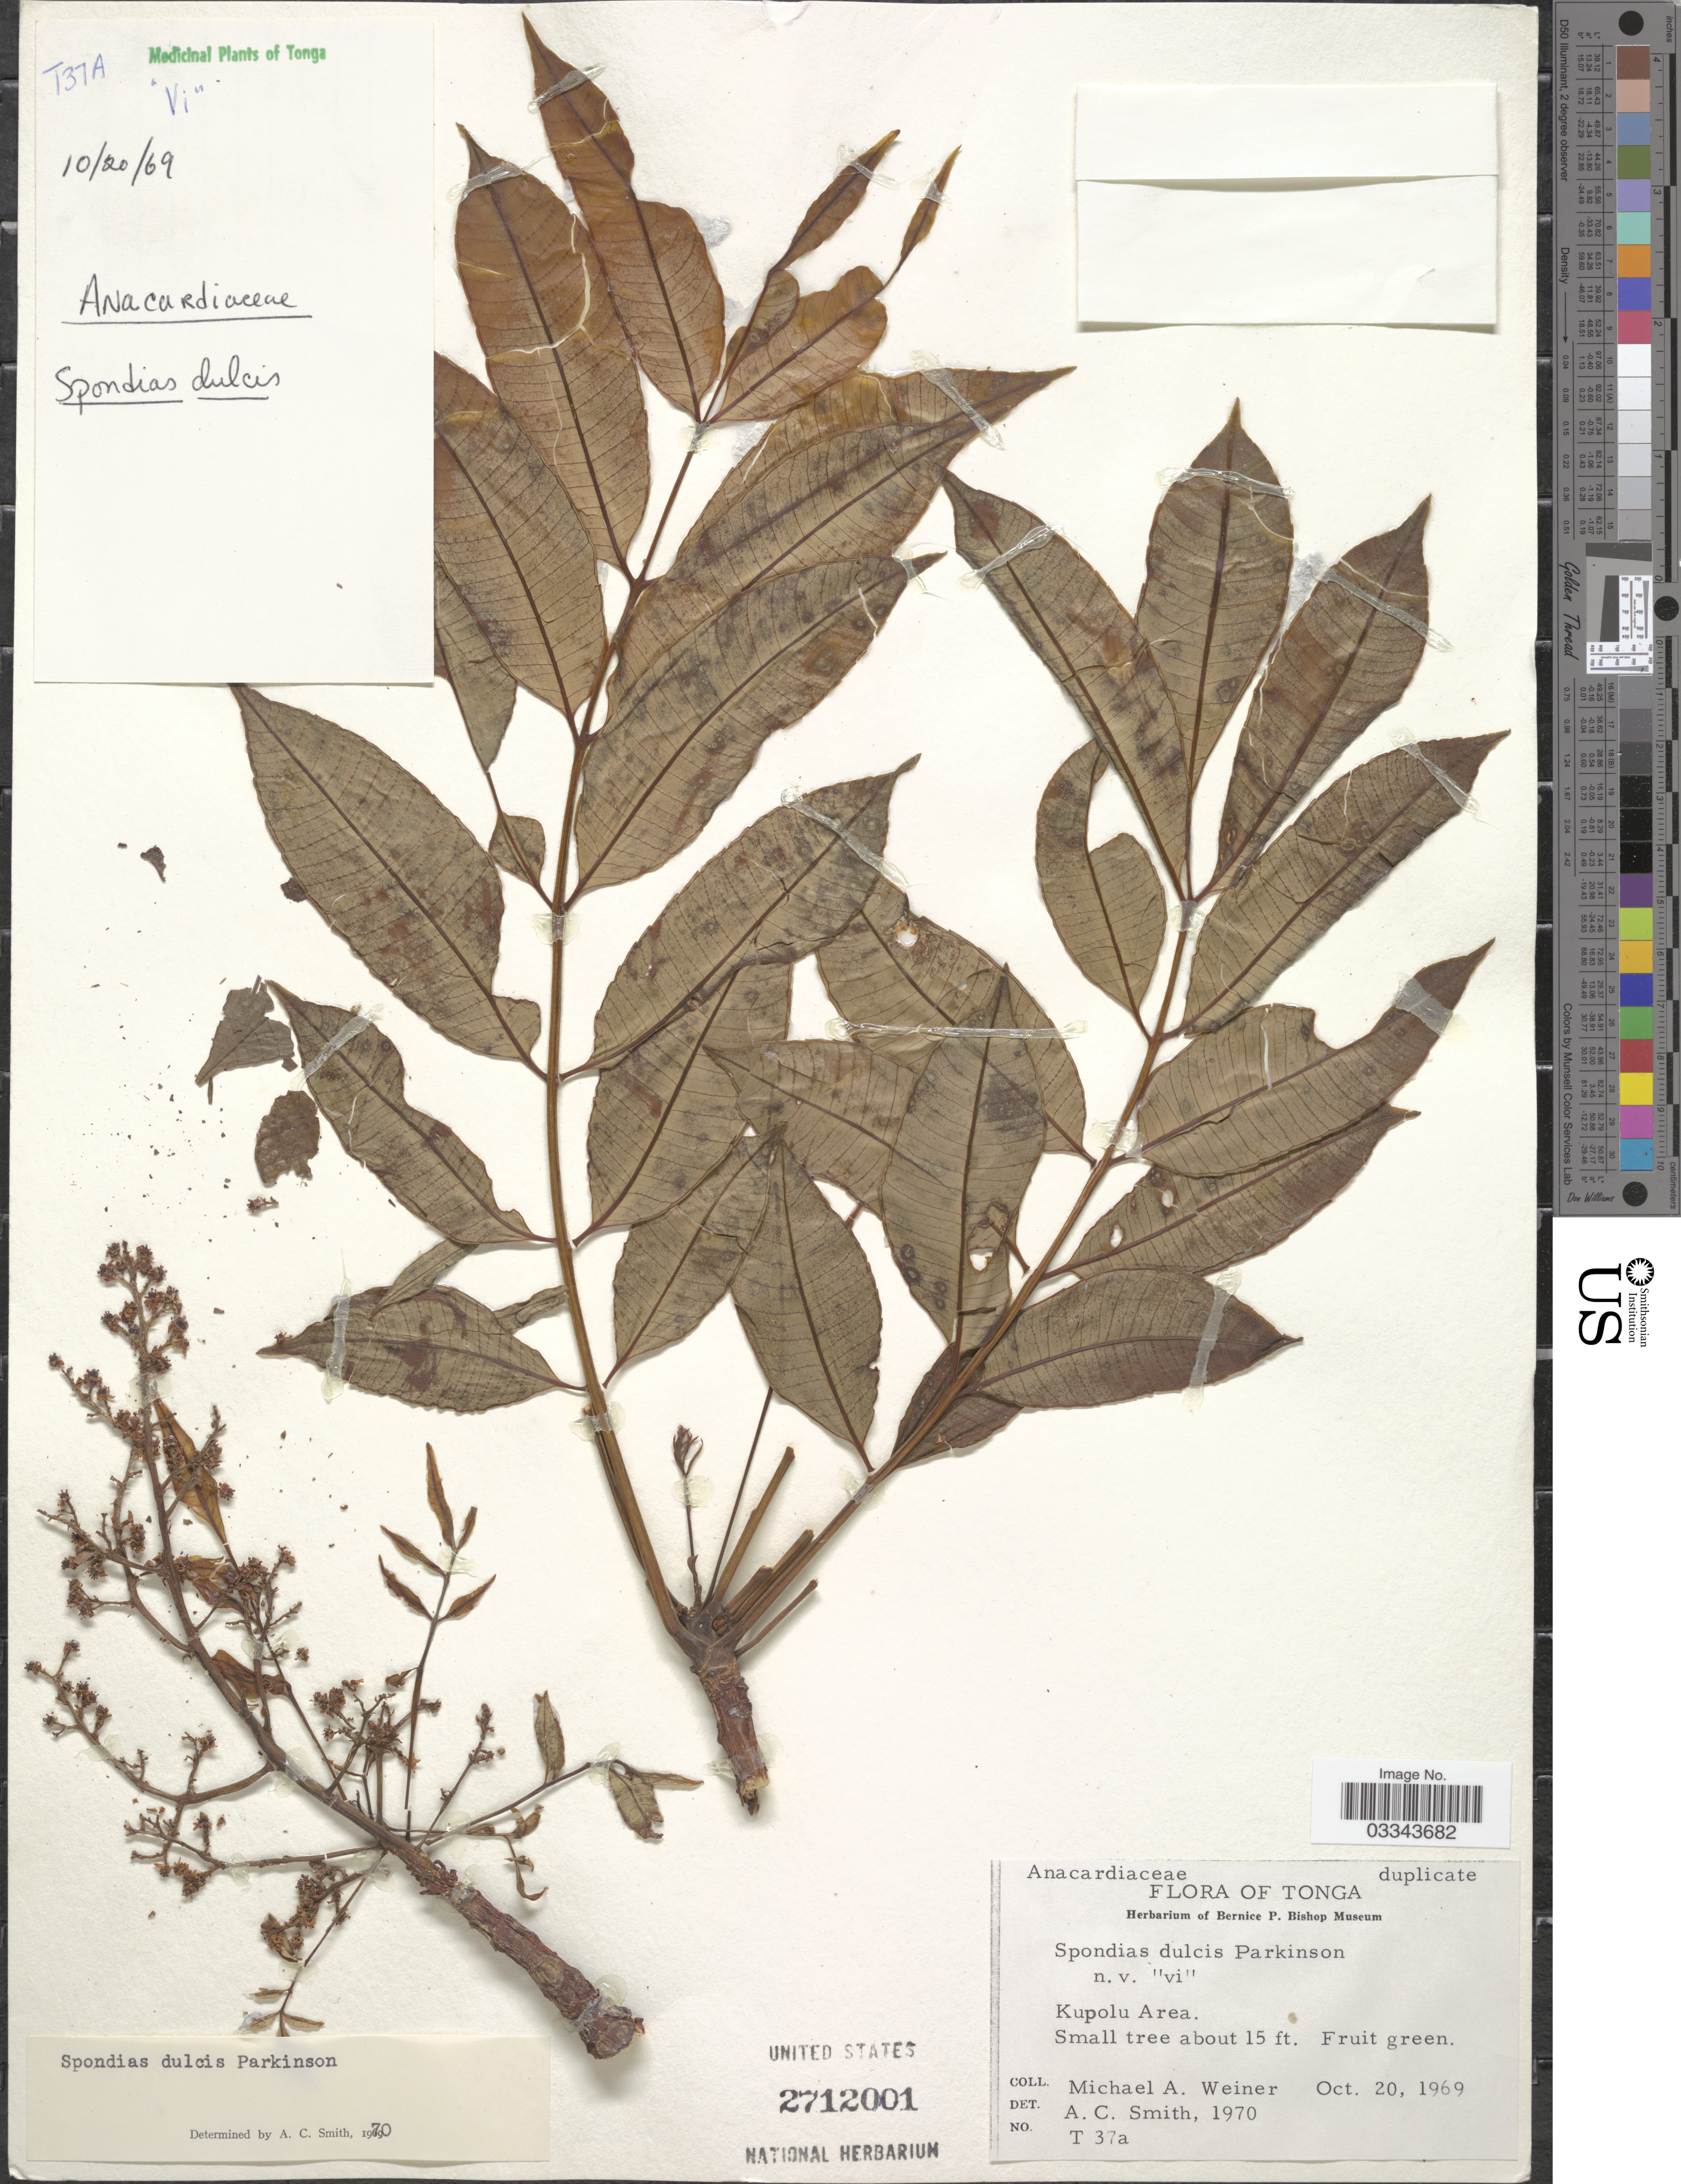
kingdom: Plantae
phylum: Tracheophyta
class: Magnoliopsida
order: Sapindales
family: Anacardiaceae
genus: Spondias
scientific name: Spondias dulcis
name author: Parkinson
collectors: M. Weiner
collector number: T 37a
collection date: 1969-10-20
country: Tonga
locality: Kupolu Area.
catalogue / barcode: US 2712001